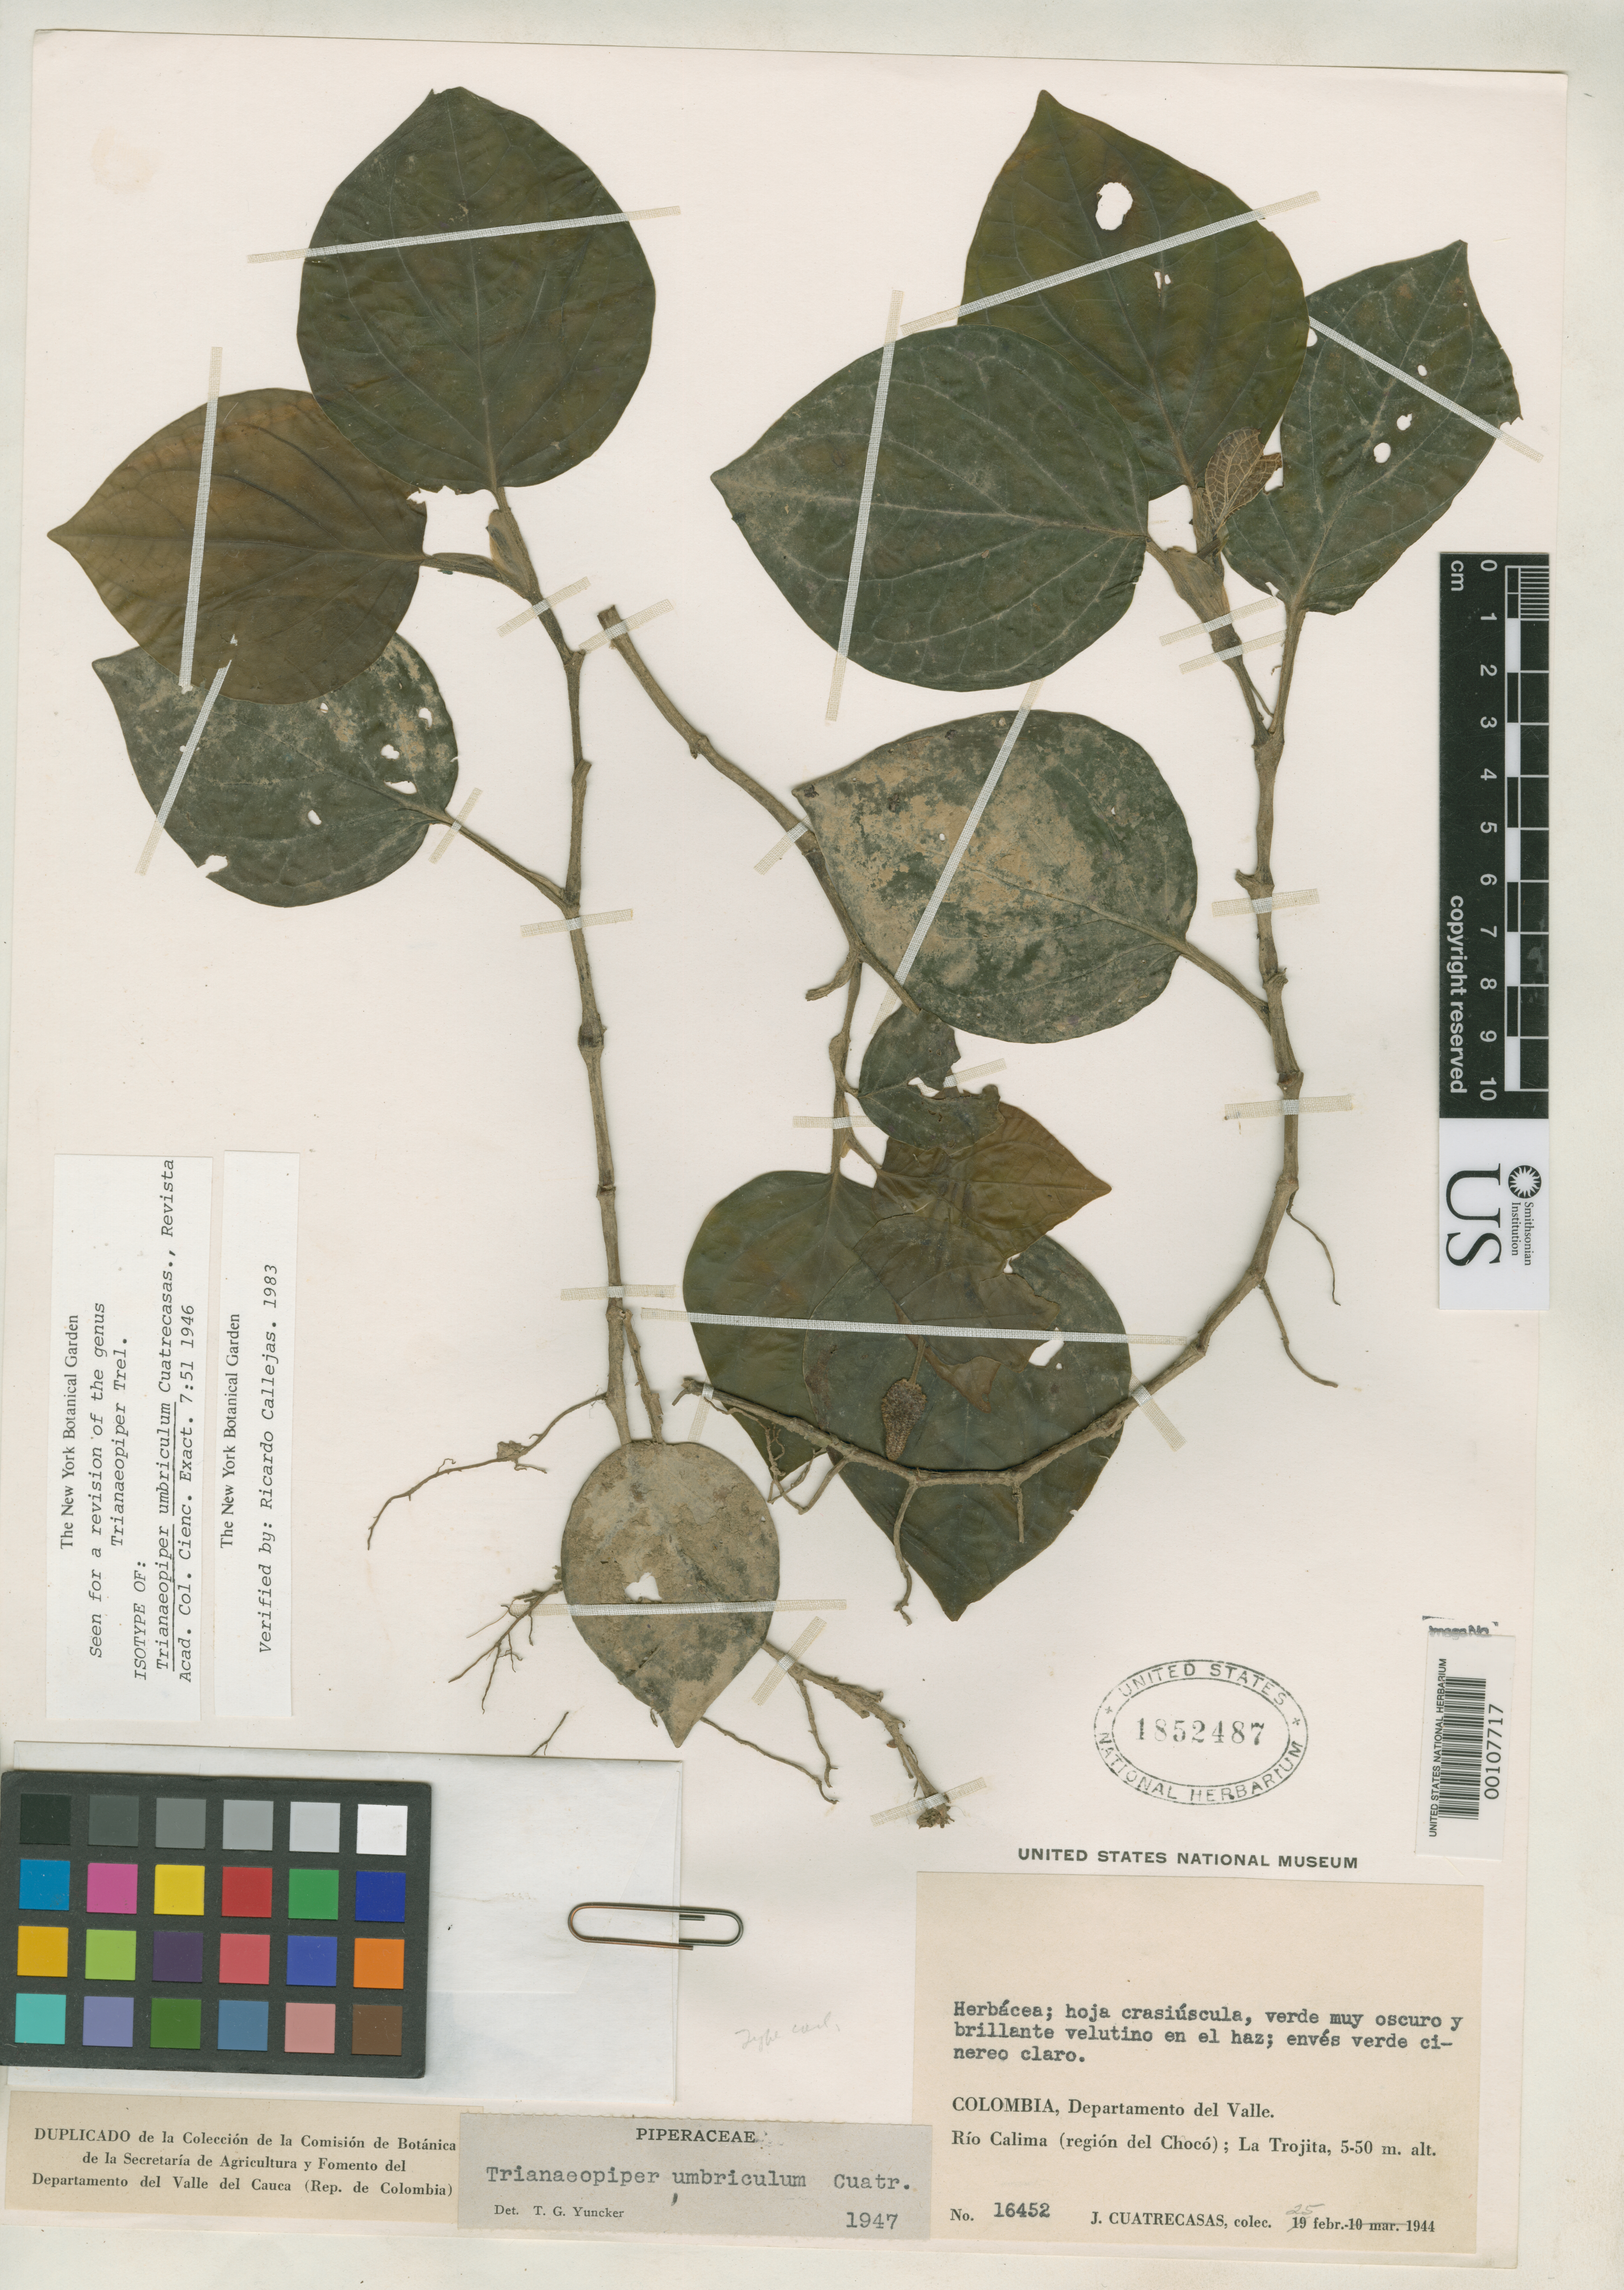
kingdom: Plantae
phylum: Tracheophyta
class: Magnoliopsida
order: Piperales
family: Piperaceae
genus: Trianaeopiper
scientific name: Trianaeopiper unibriculum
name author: Cuatrec.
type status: Isotype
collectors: J. Cuatrecasas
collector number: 16452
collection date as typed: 25 Feb 1944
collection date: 1944-02-25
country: Colombia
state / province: Valle del Cauca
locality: Rio Calima, region del Choco, La Tojita.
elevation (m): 5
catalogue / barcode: US 1852487